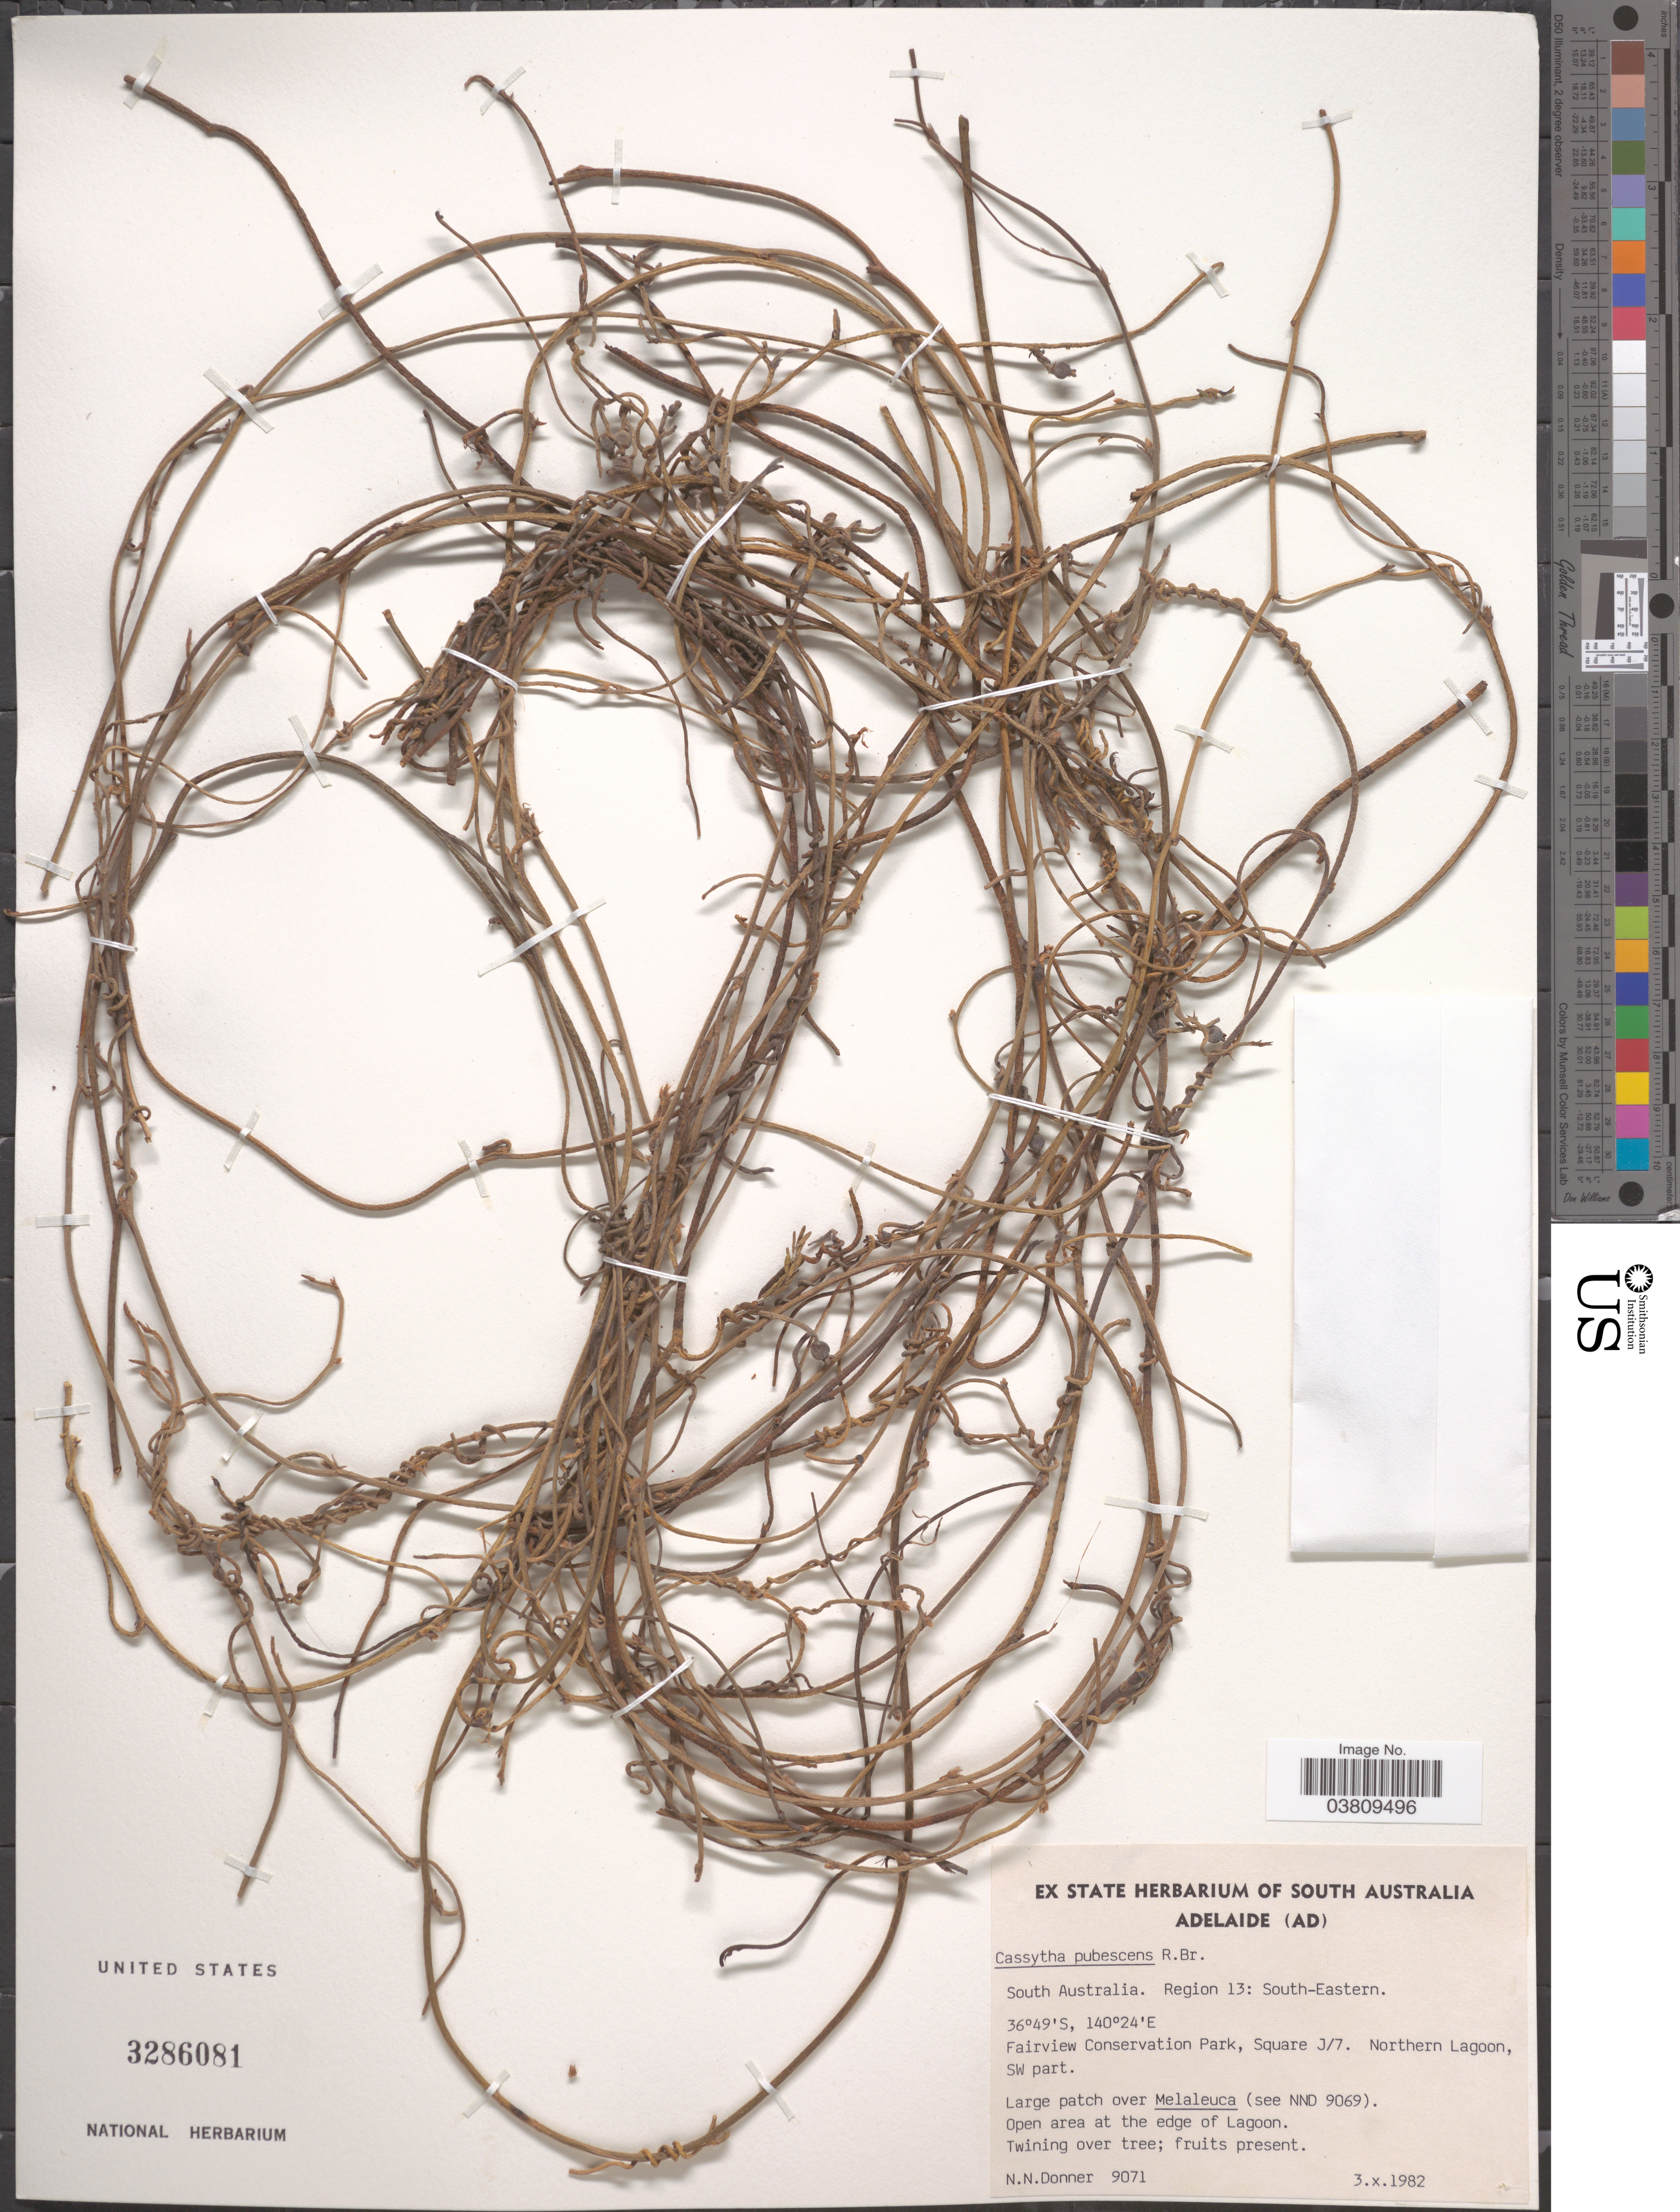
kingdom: Plantae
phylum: Tracheophyta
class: Magnoliopsida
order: Laurales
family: Lauraceae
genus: Cassytha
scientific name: Cassytha pubescens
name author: R. Br.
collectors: N. Donner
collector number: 9071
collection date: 1982-10-03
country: Australia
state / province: South Australia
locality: Region 13: South-Eastern. Fairview Conservation park, Square J/7. Northern Lagoon, SW part. Open area at the edge of Lagoon.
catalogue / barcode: US 3286081